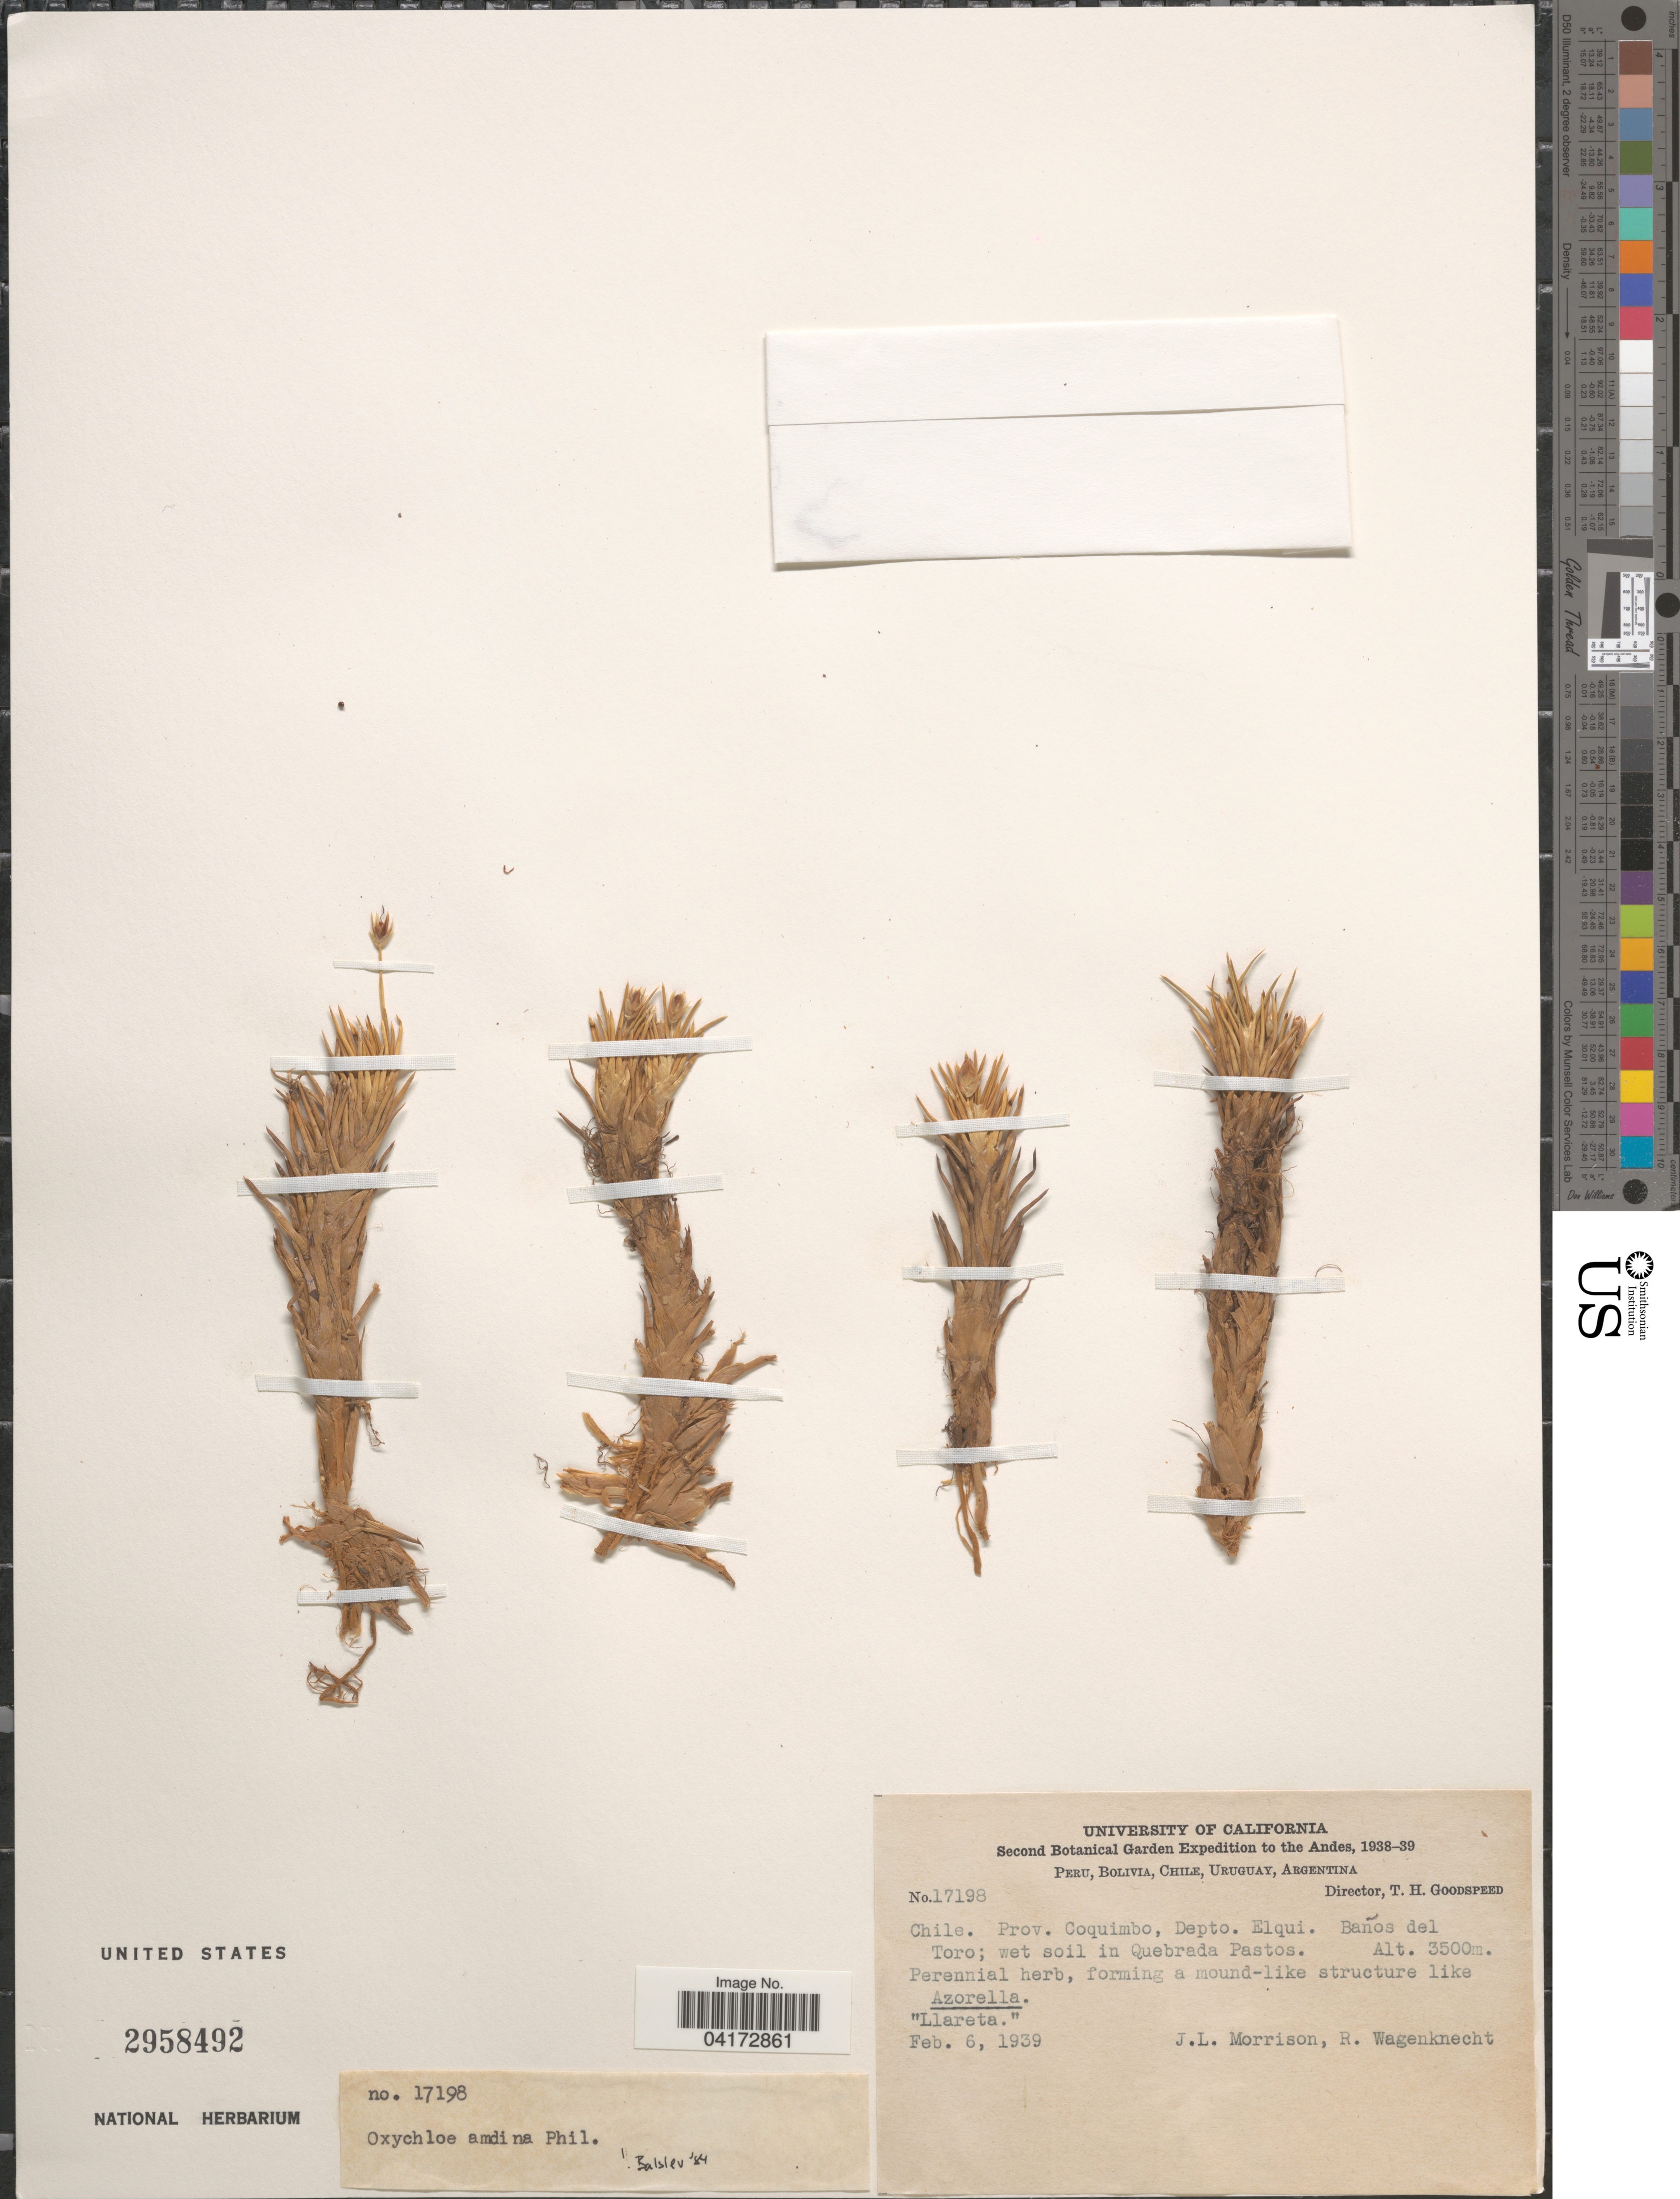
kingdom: Plantae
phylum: Tracheophyta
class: Liliopsida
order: Poales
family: Juncaceae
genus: Oxychloe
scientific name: Oxychloë andina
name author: Phil.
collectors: J. Morrison & R. Wagenknecht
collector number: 17198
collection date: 1939-02-06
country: Chile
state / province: Coquimbo (IV)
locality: Second Botanical Garden Expedition to the Andes, 1938-39. Depto. Elqui. Baños del Toro; wet soil in Quebrada Pastos.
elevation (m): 3500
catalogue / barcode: US 2958492